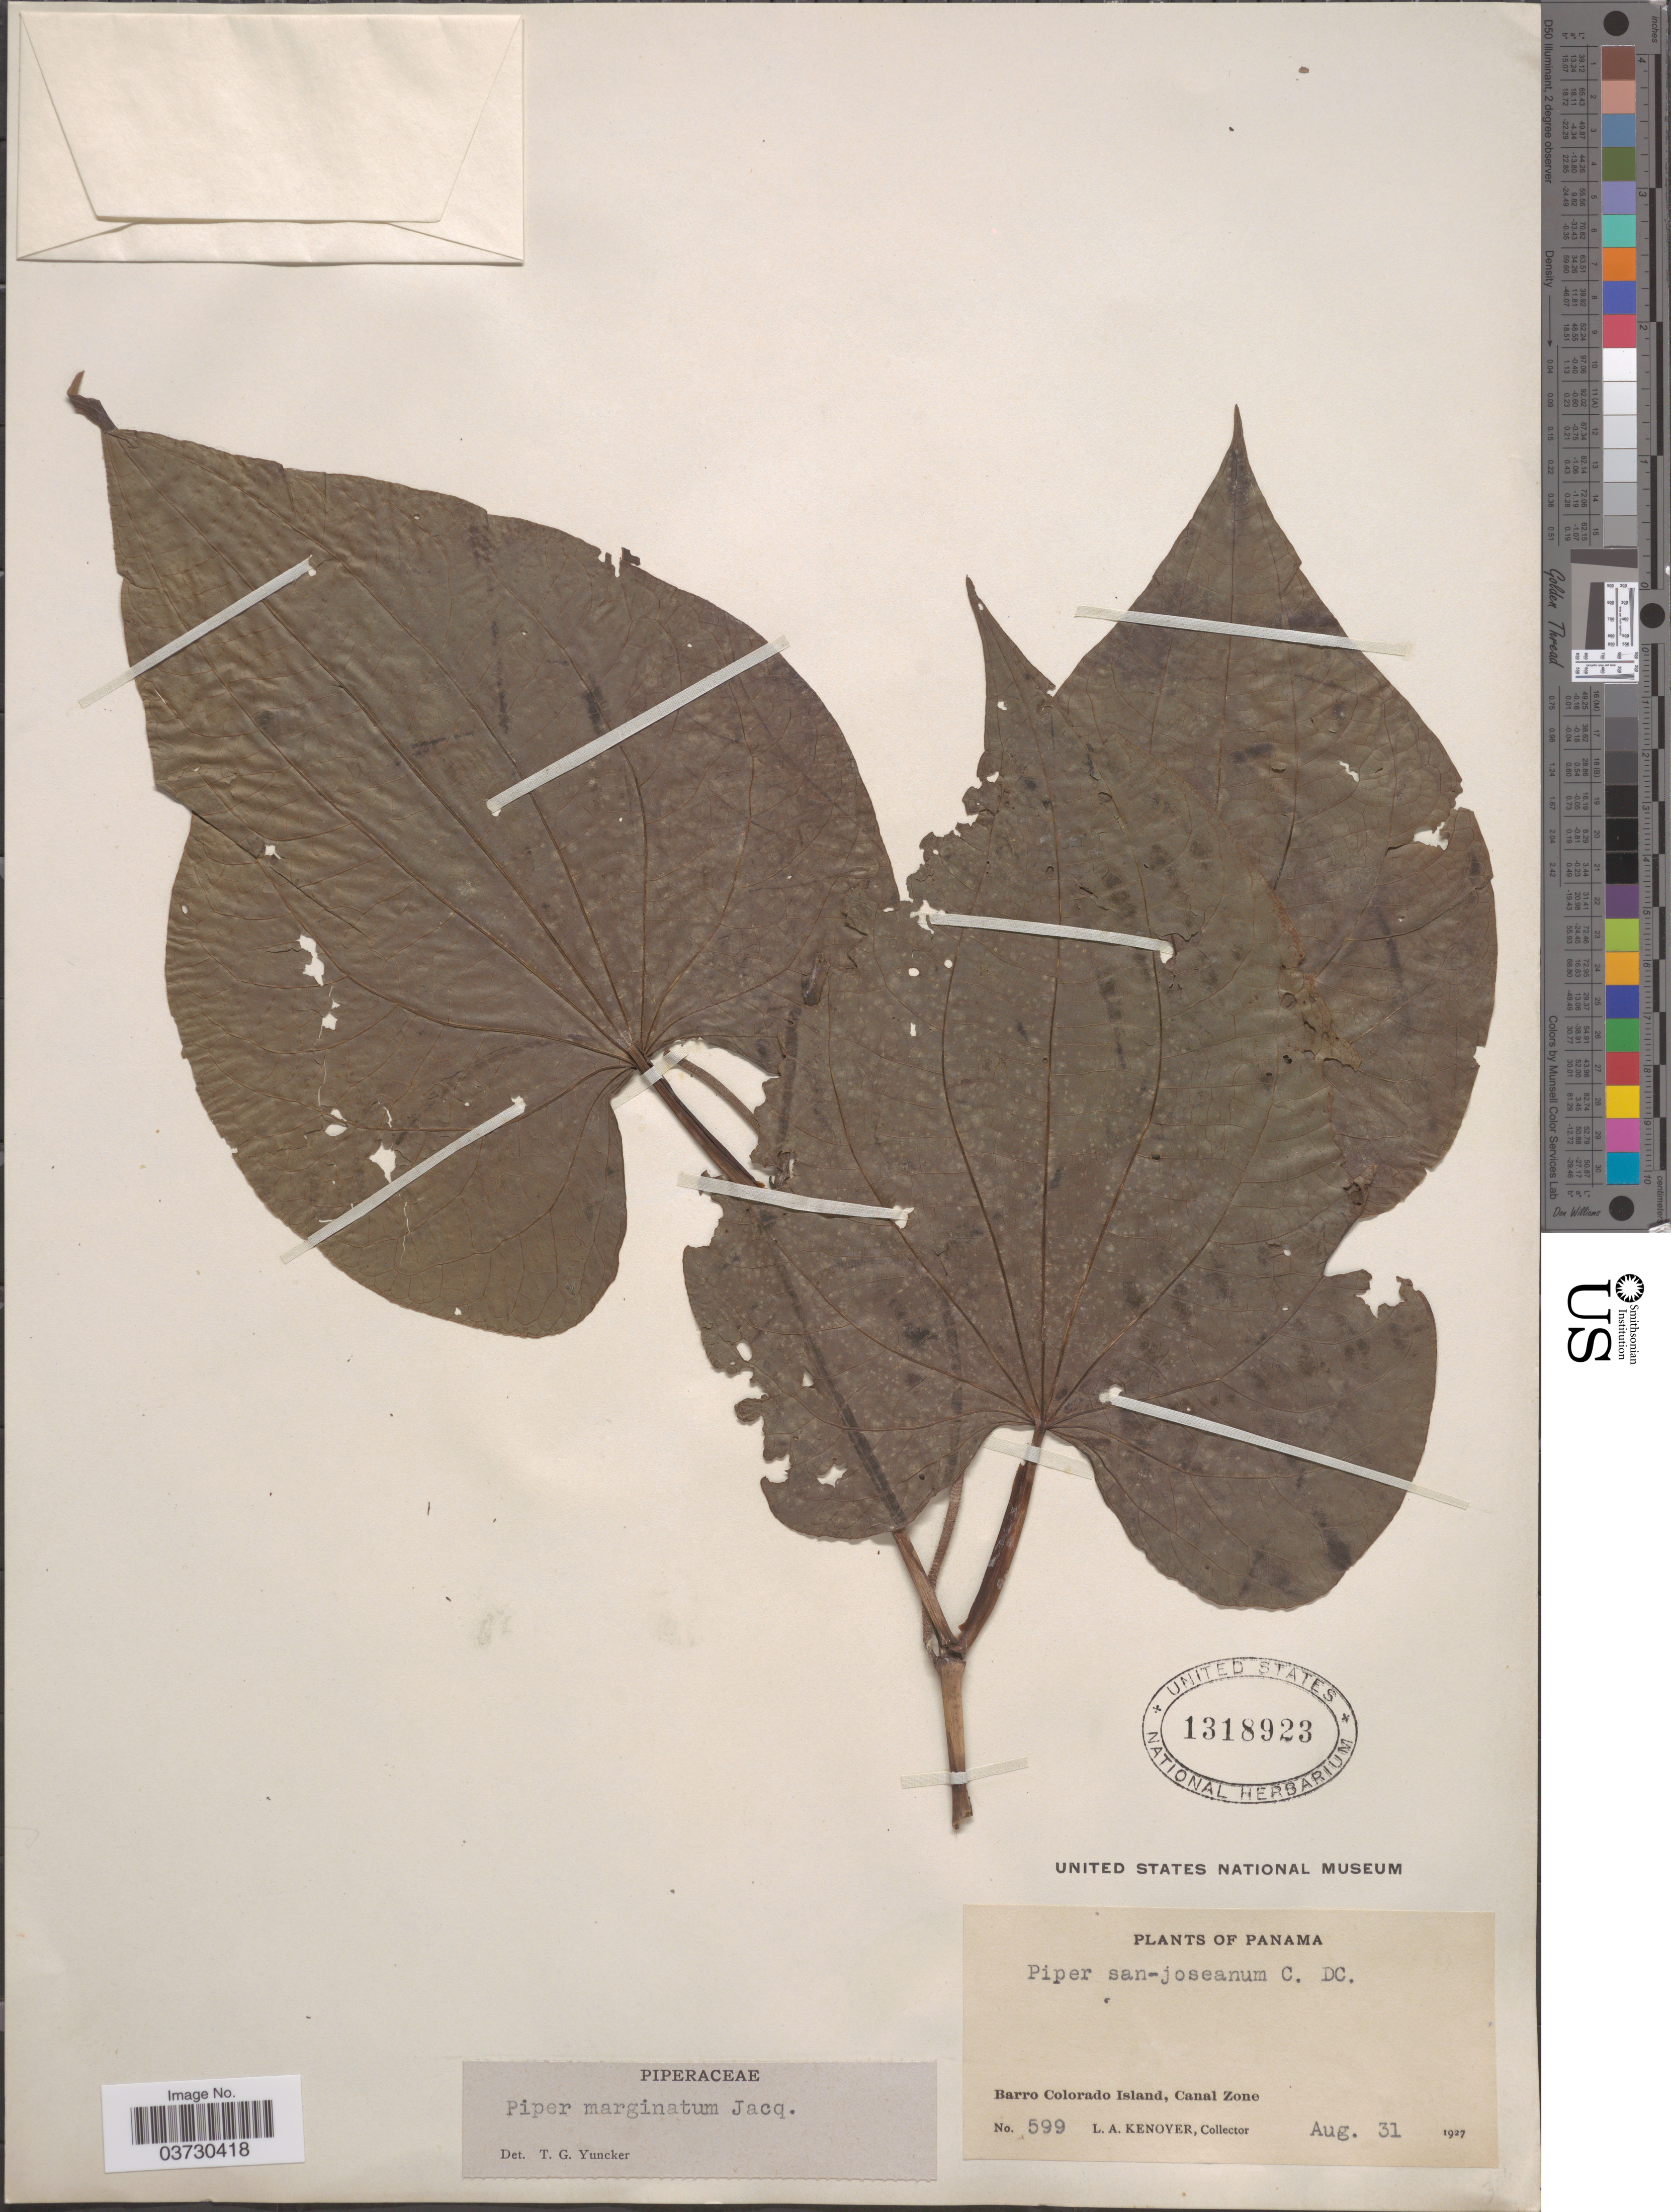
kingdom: Plantae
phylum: Tracheophyta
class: Magnoliopsida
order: Piperales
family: Piperaceae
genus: Piper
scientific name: Piper marginatum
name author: Jacq.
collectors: L. A. Kenoyer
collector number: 599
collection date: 1927-08-31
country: Panama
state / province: Panamá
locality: Barro Colorado Island, Canal Zone.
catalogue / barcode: US 1318923